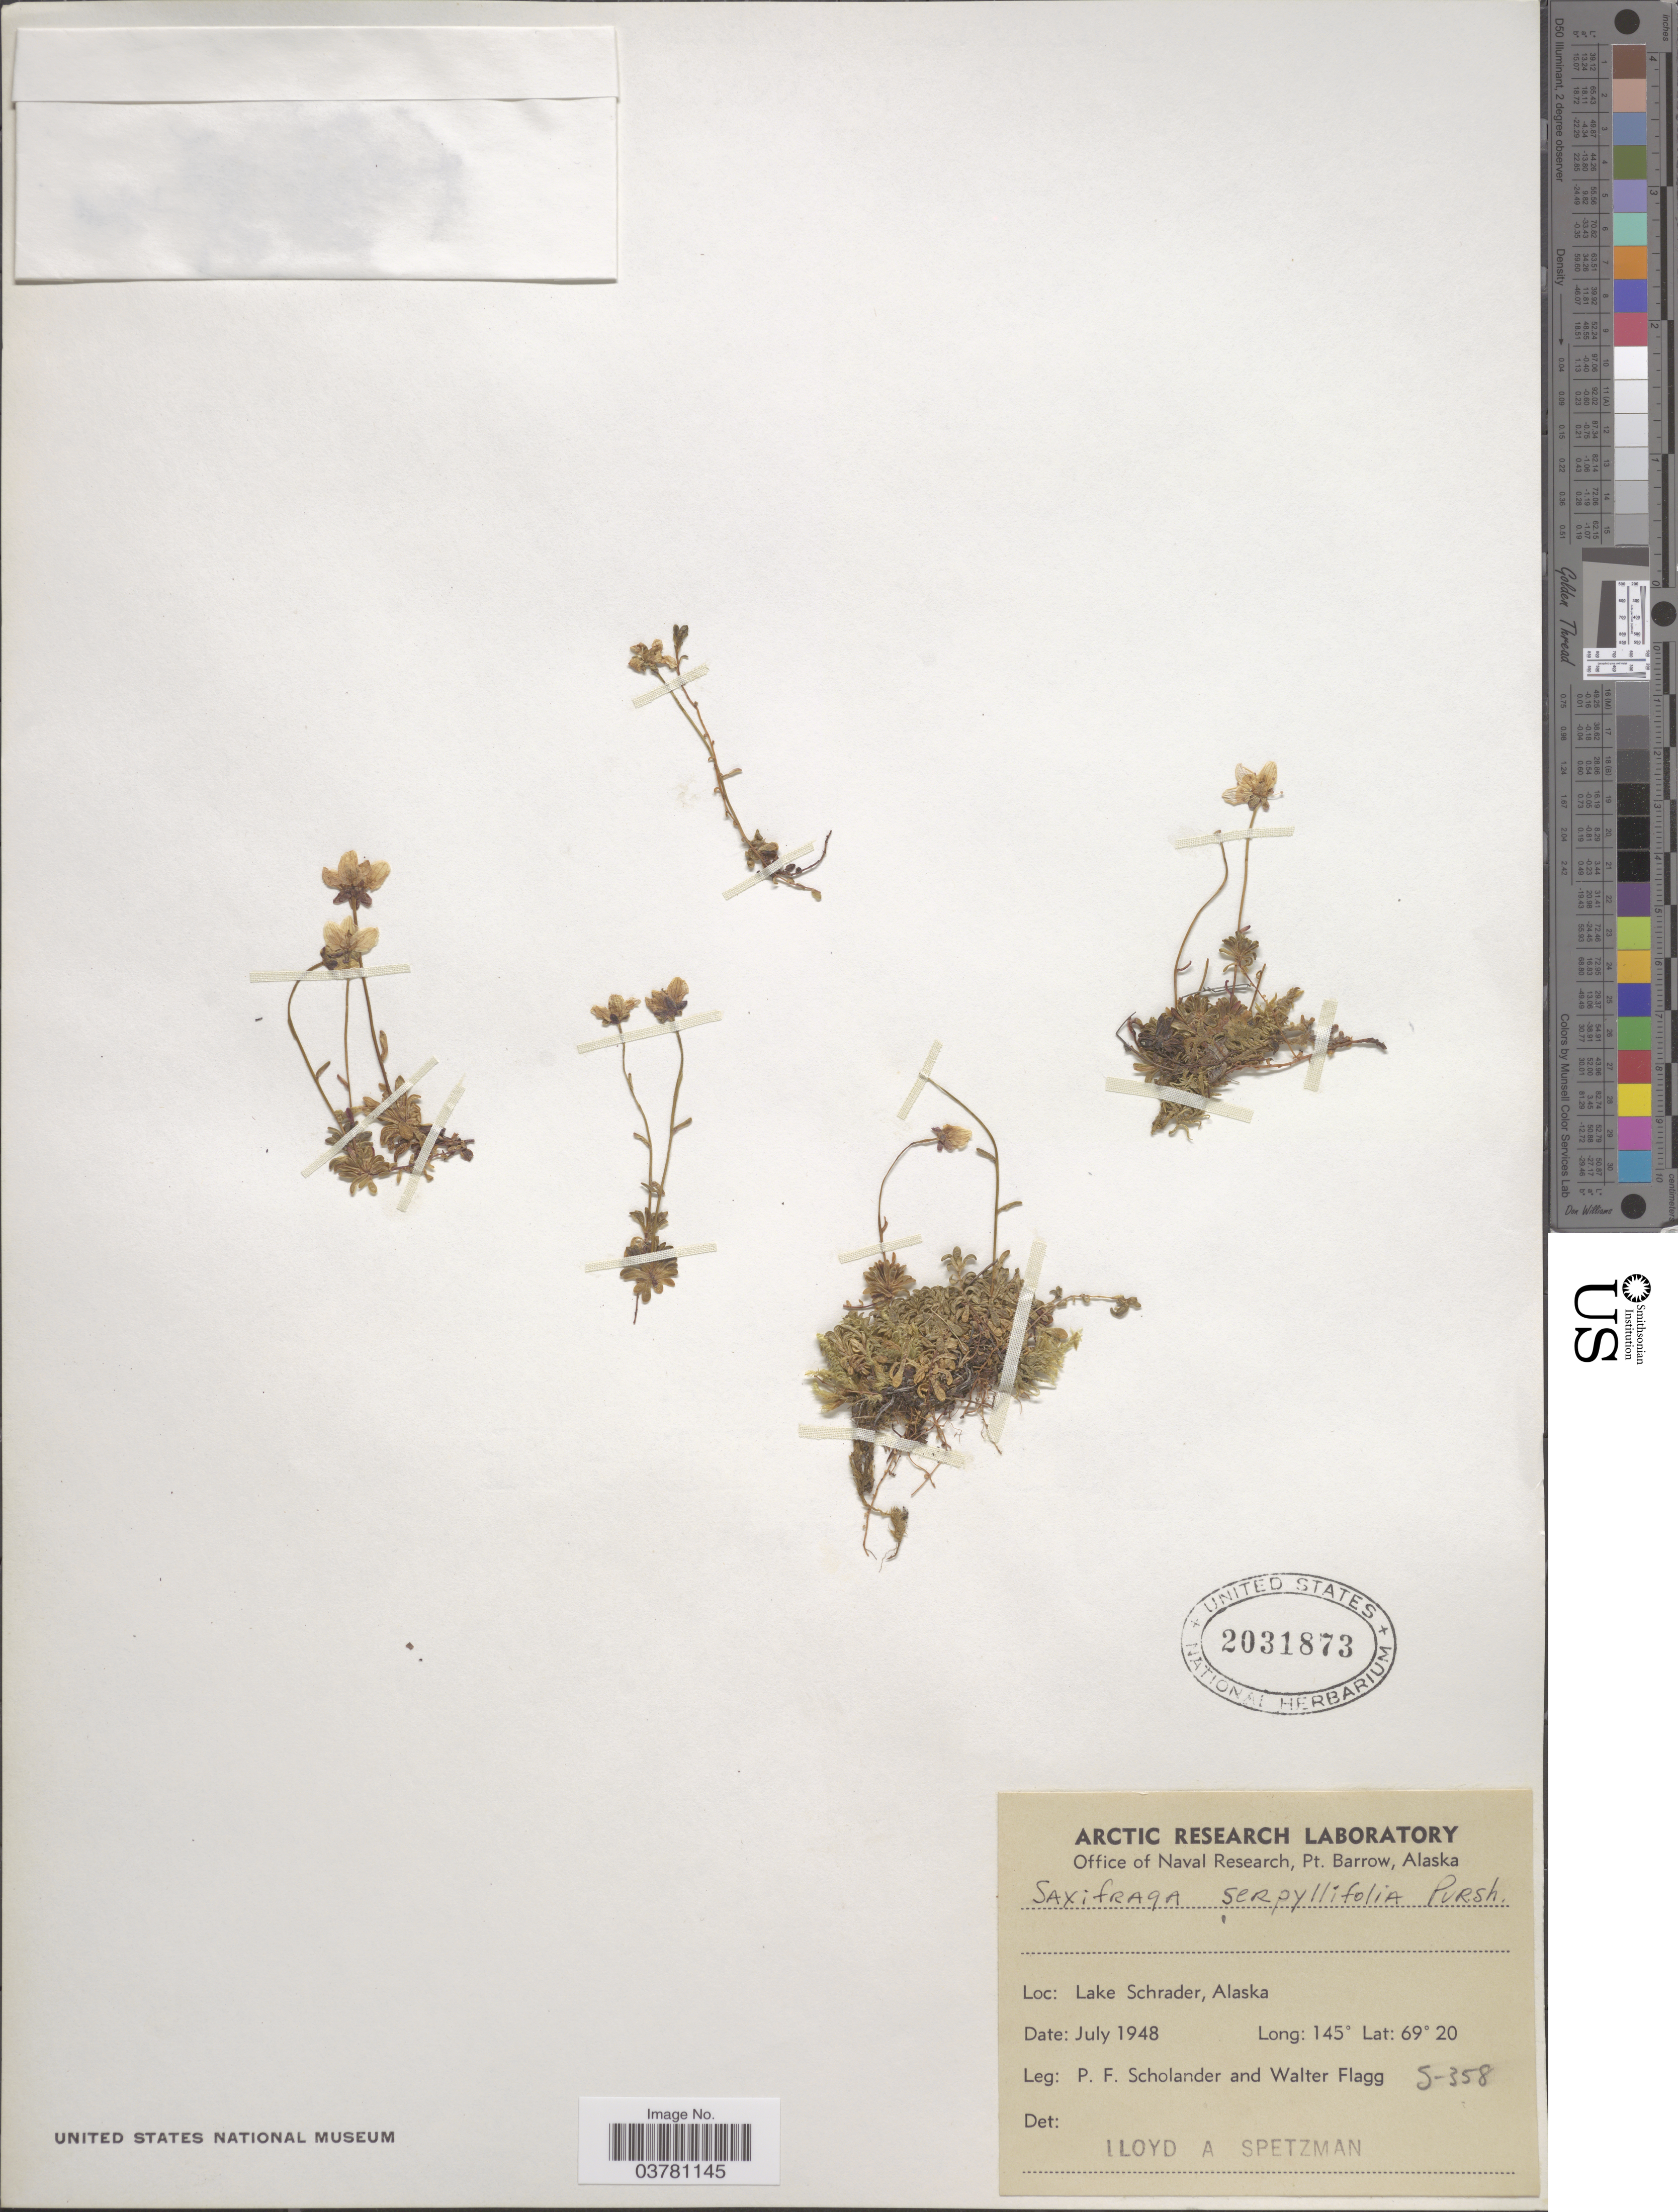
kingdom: Plantae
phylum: Tracheophyta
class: Magnoliopsida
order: Saxifragales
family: Saxifragaceae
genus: Saxifraga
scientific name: Saxifraga serpyllifolia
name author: Pursh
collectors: P. Scholander & W. Flagg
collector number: S-358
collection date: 1948-07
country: United States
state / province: Alaska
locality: Lake Schrader.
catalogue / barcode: US 2031873